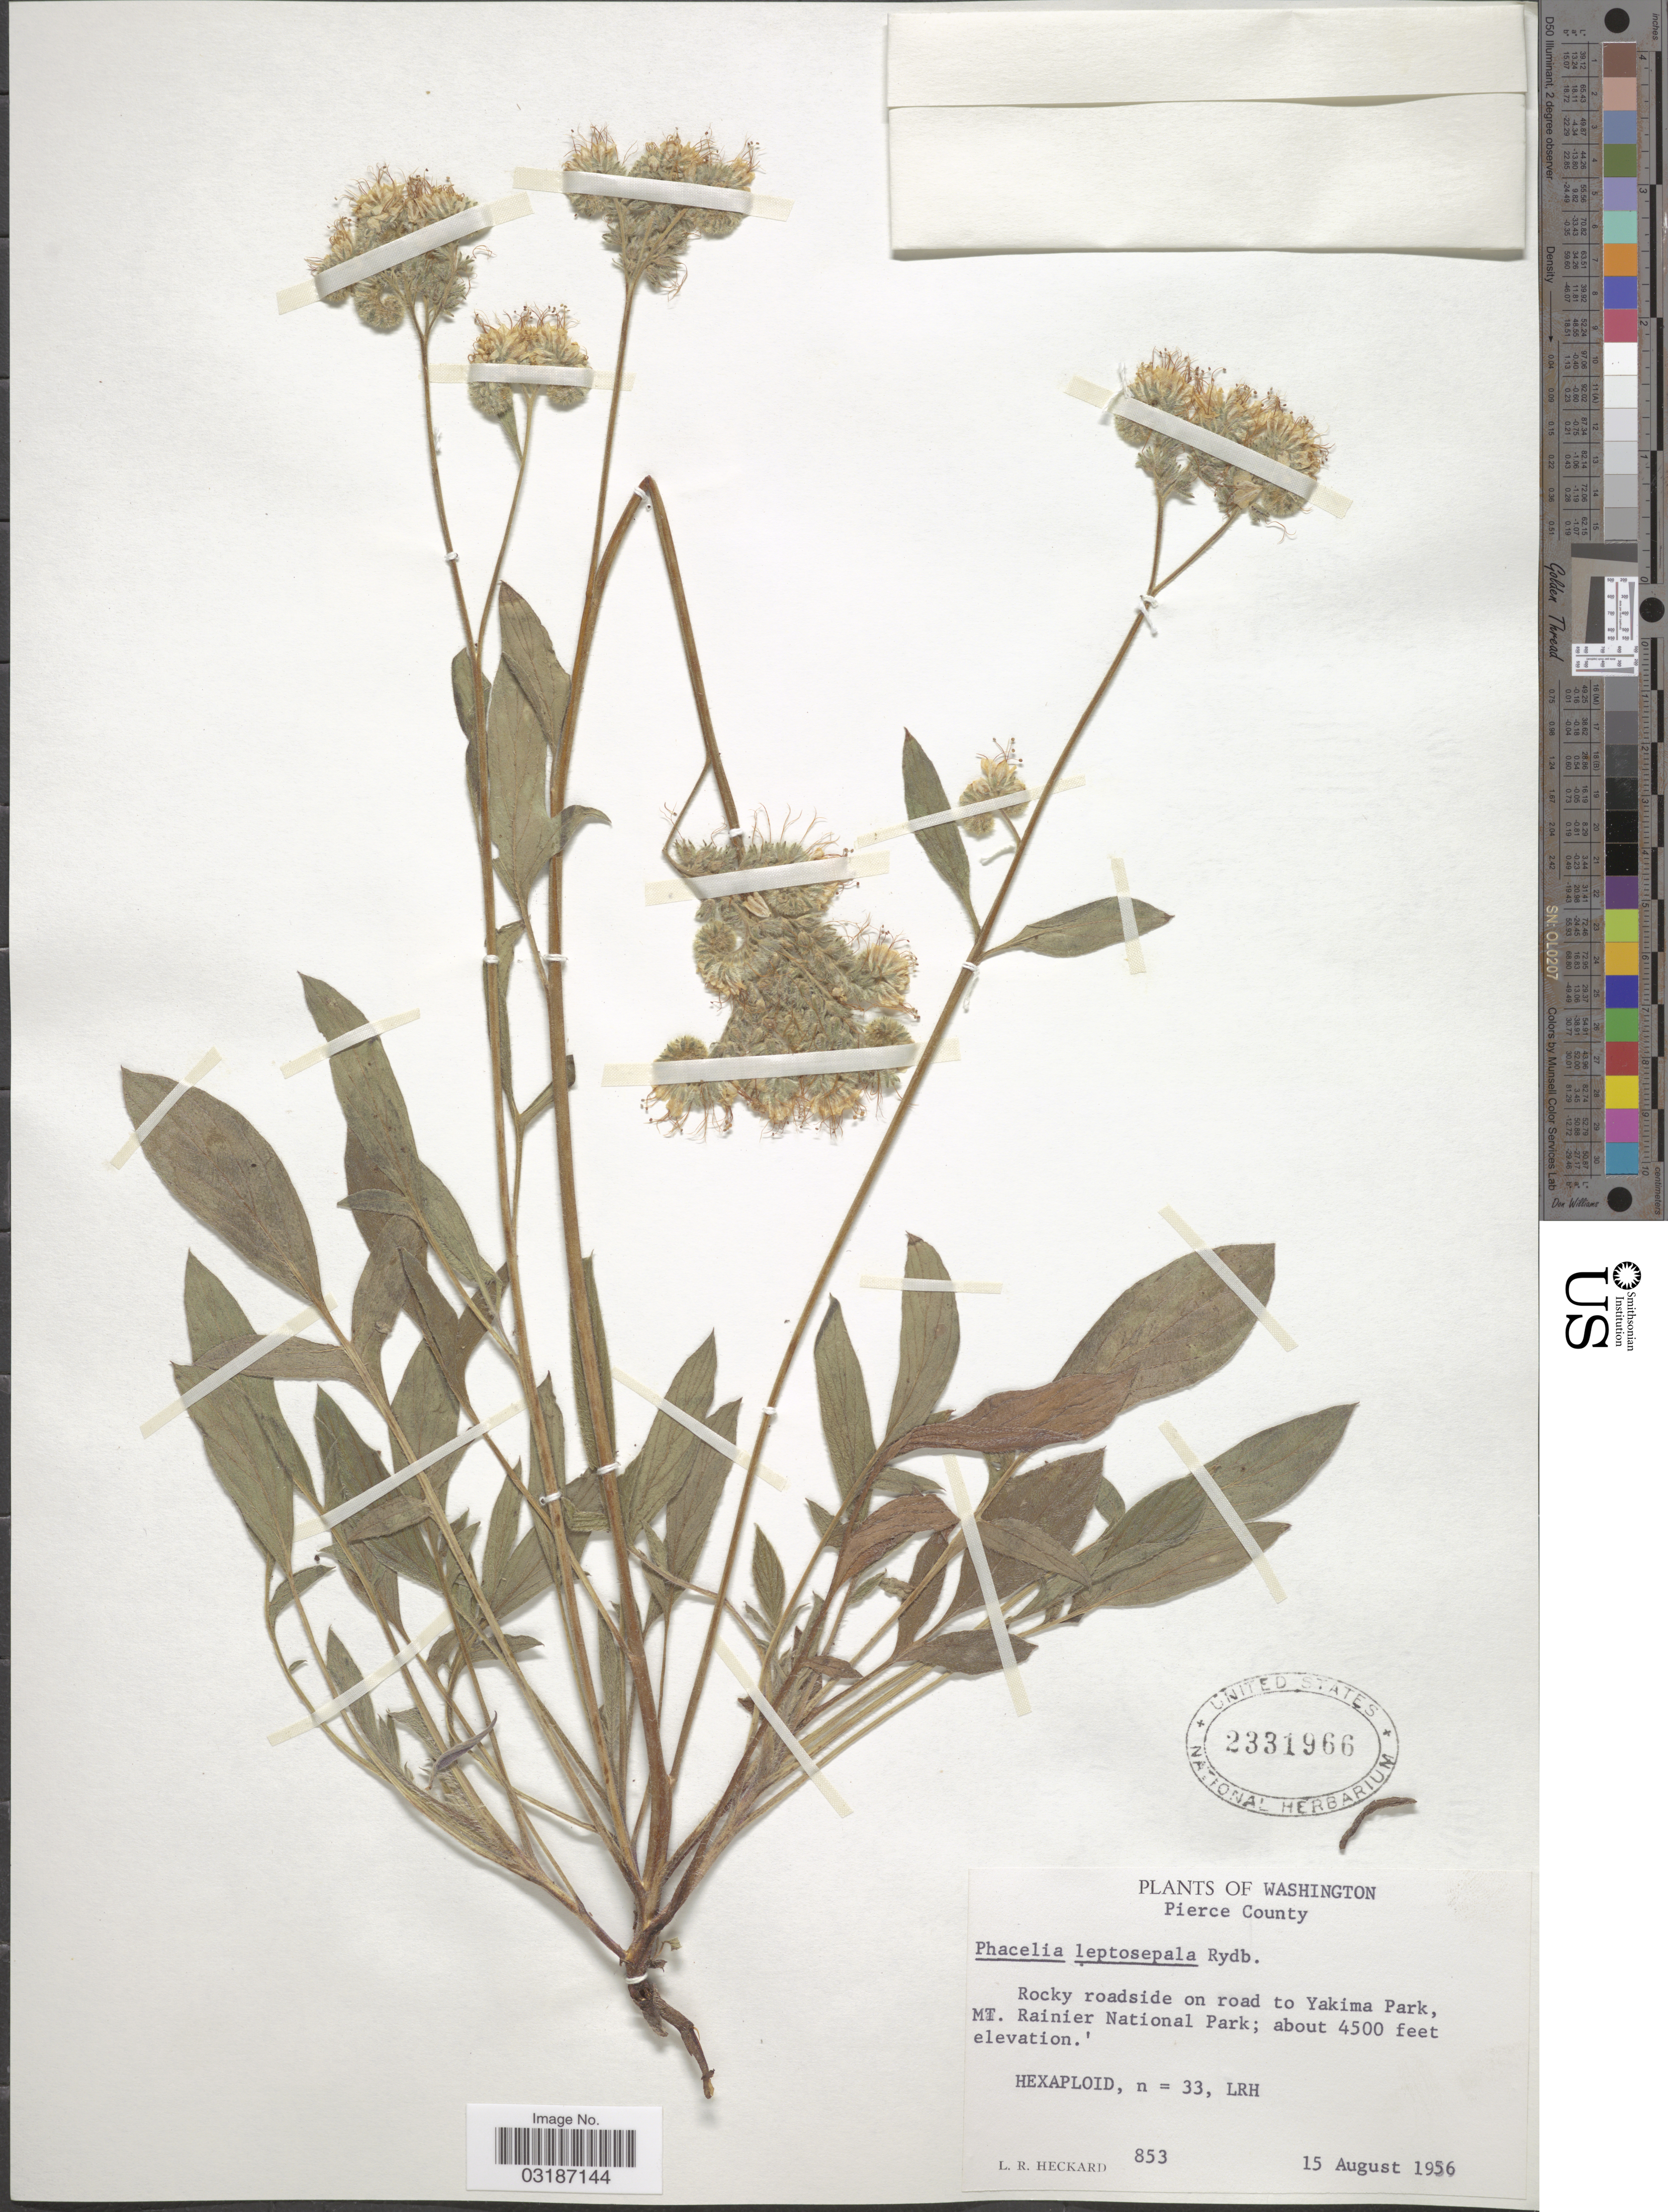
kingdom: Plantae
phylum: Tracheophyta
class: Magnoliopsida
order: Boraginales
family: Hydrophyllaceae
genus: Phacelia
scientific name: Phacelia leptosepala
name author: Rydb.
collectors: L. R. Heckard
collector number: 853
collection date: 1956-08-15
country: United States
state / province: Washington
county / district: Pierce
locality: Pierce County. Rocky roadside on road to Yakima Park, Mt. Rainier National Park.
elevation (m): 1372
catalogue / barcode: US 2331966